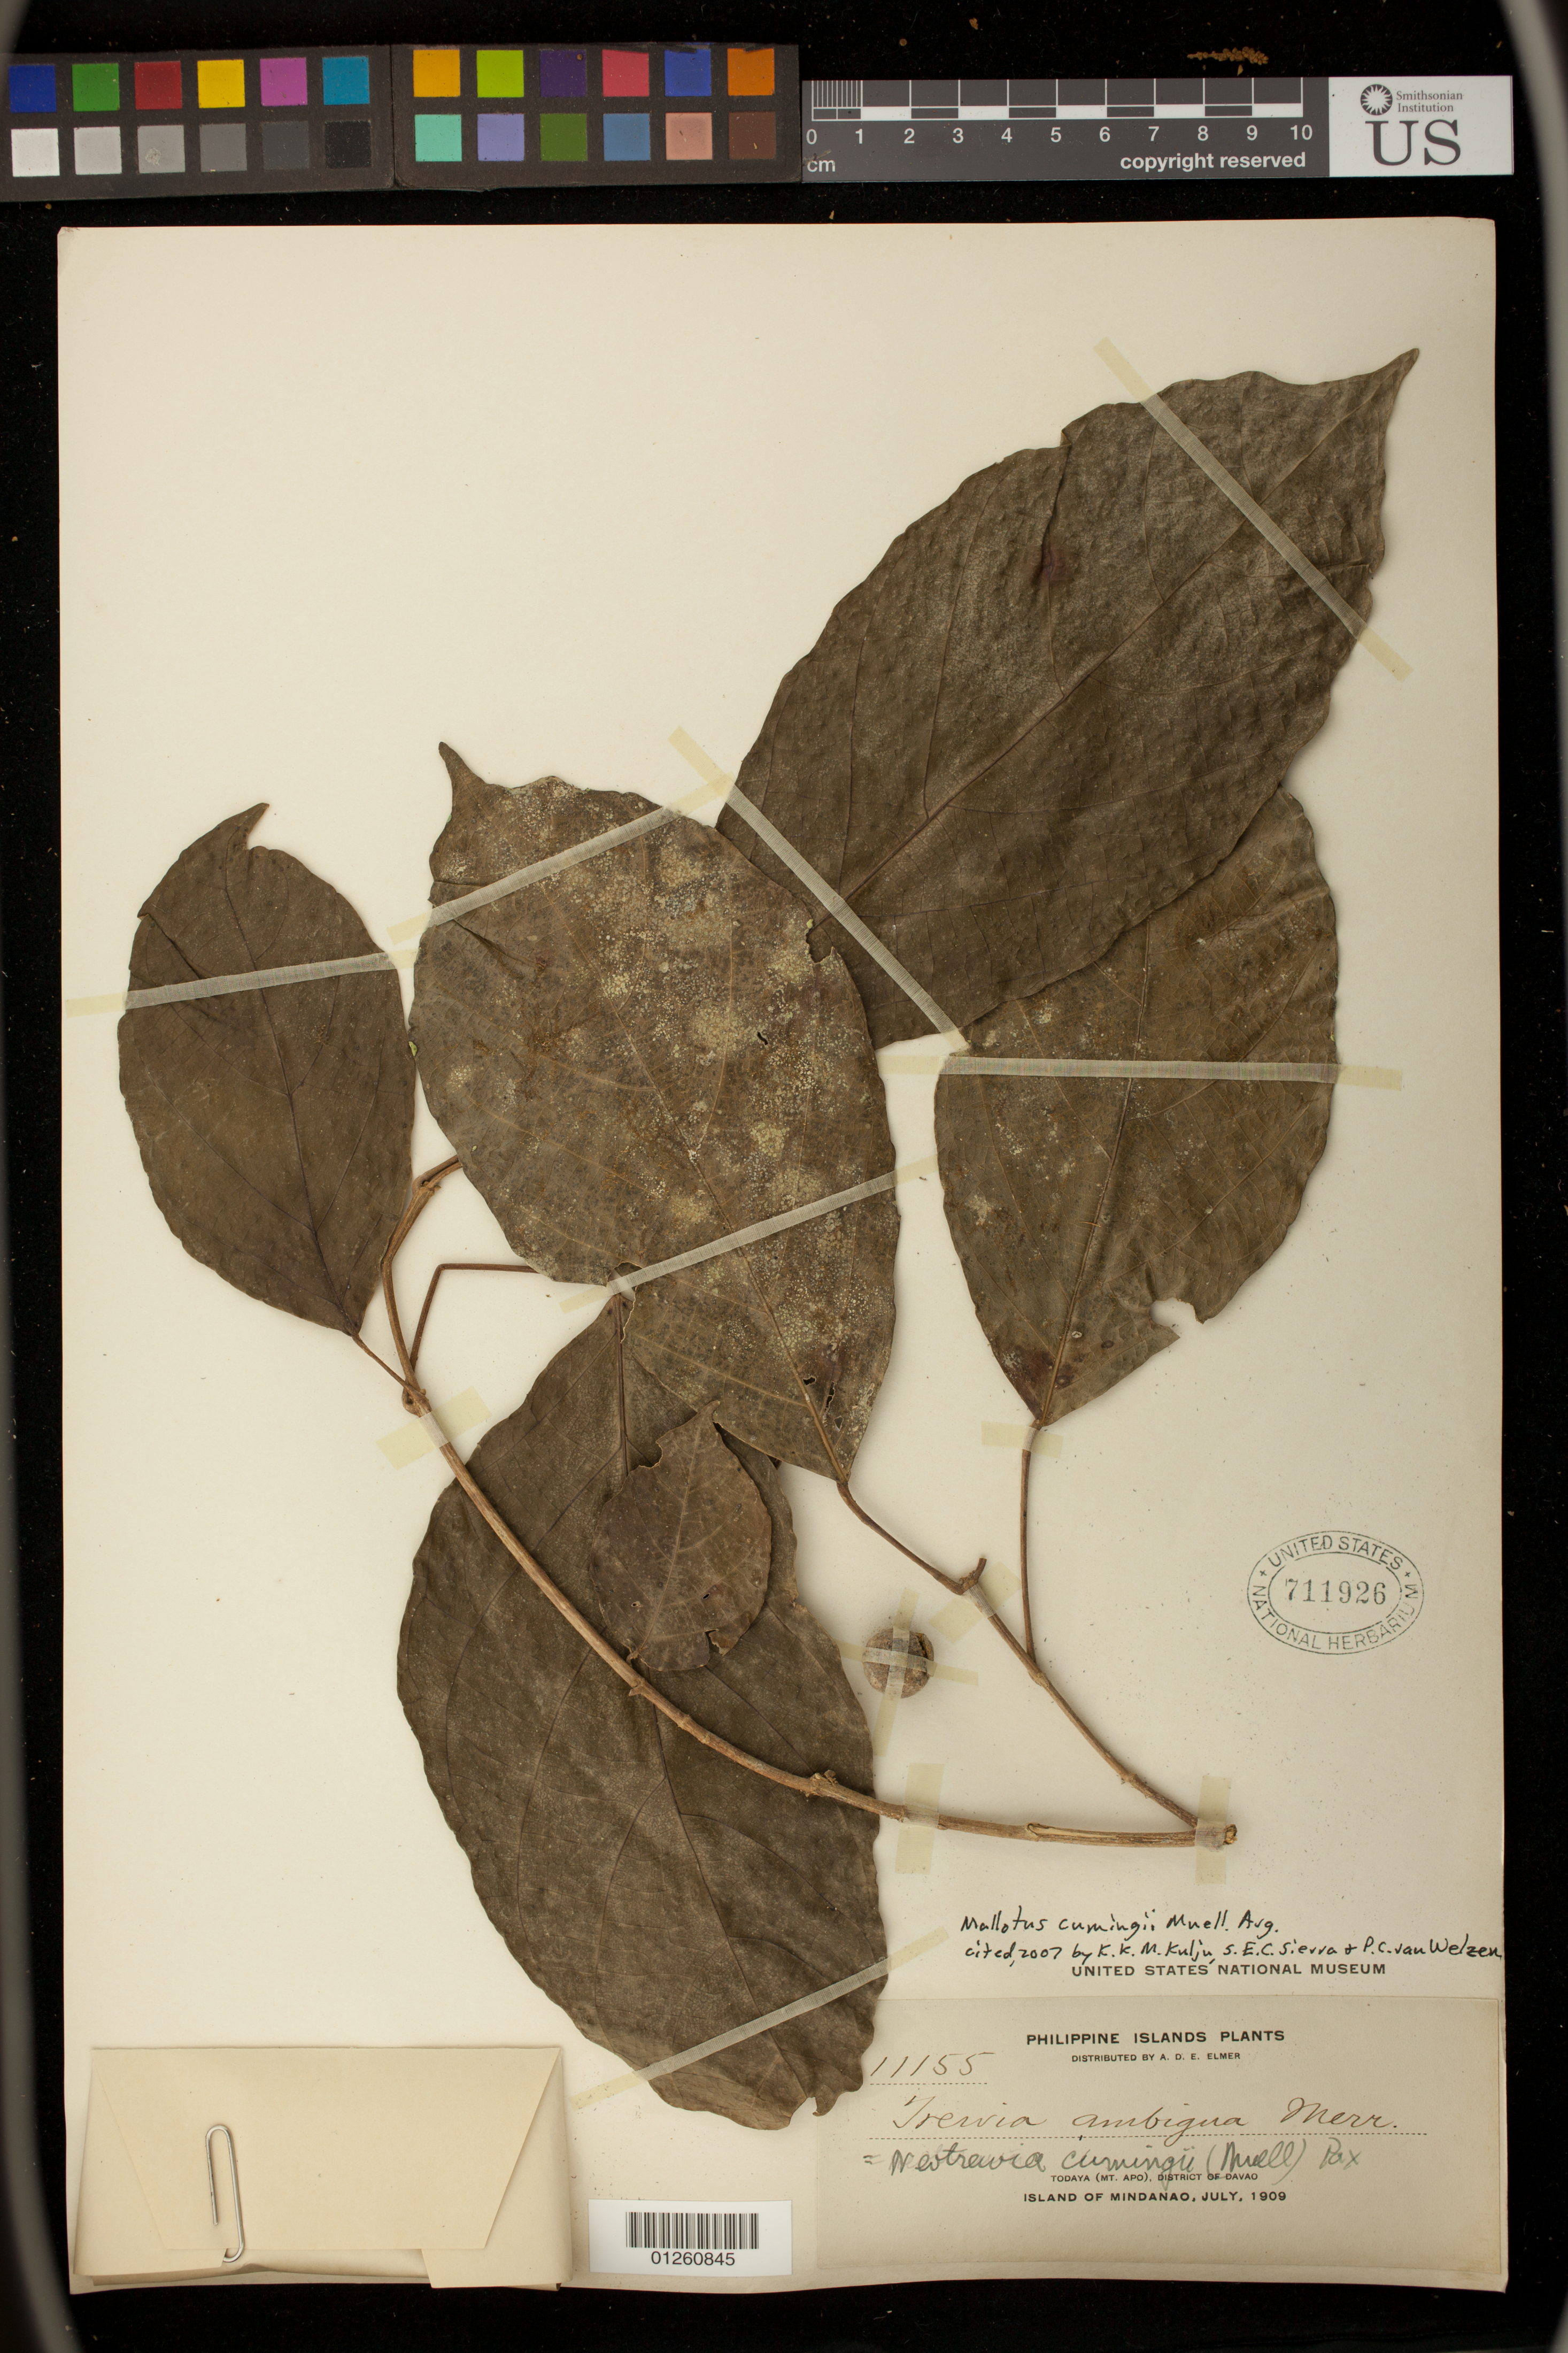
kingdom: Plantae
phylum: Tracheophyta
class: Magnoliopsida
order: Malpighiales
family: Euphorbiaceae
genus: Mallotus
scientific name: Mallotus cumingii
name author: Müll. Arg.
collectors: A. D. E. Elmer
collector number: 11155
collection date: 1909-07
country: Philippines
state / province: Davao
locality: Todaya (Mt. Apo)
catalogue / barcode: US 711926